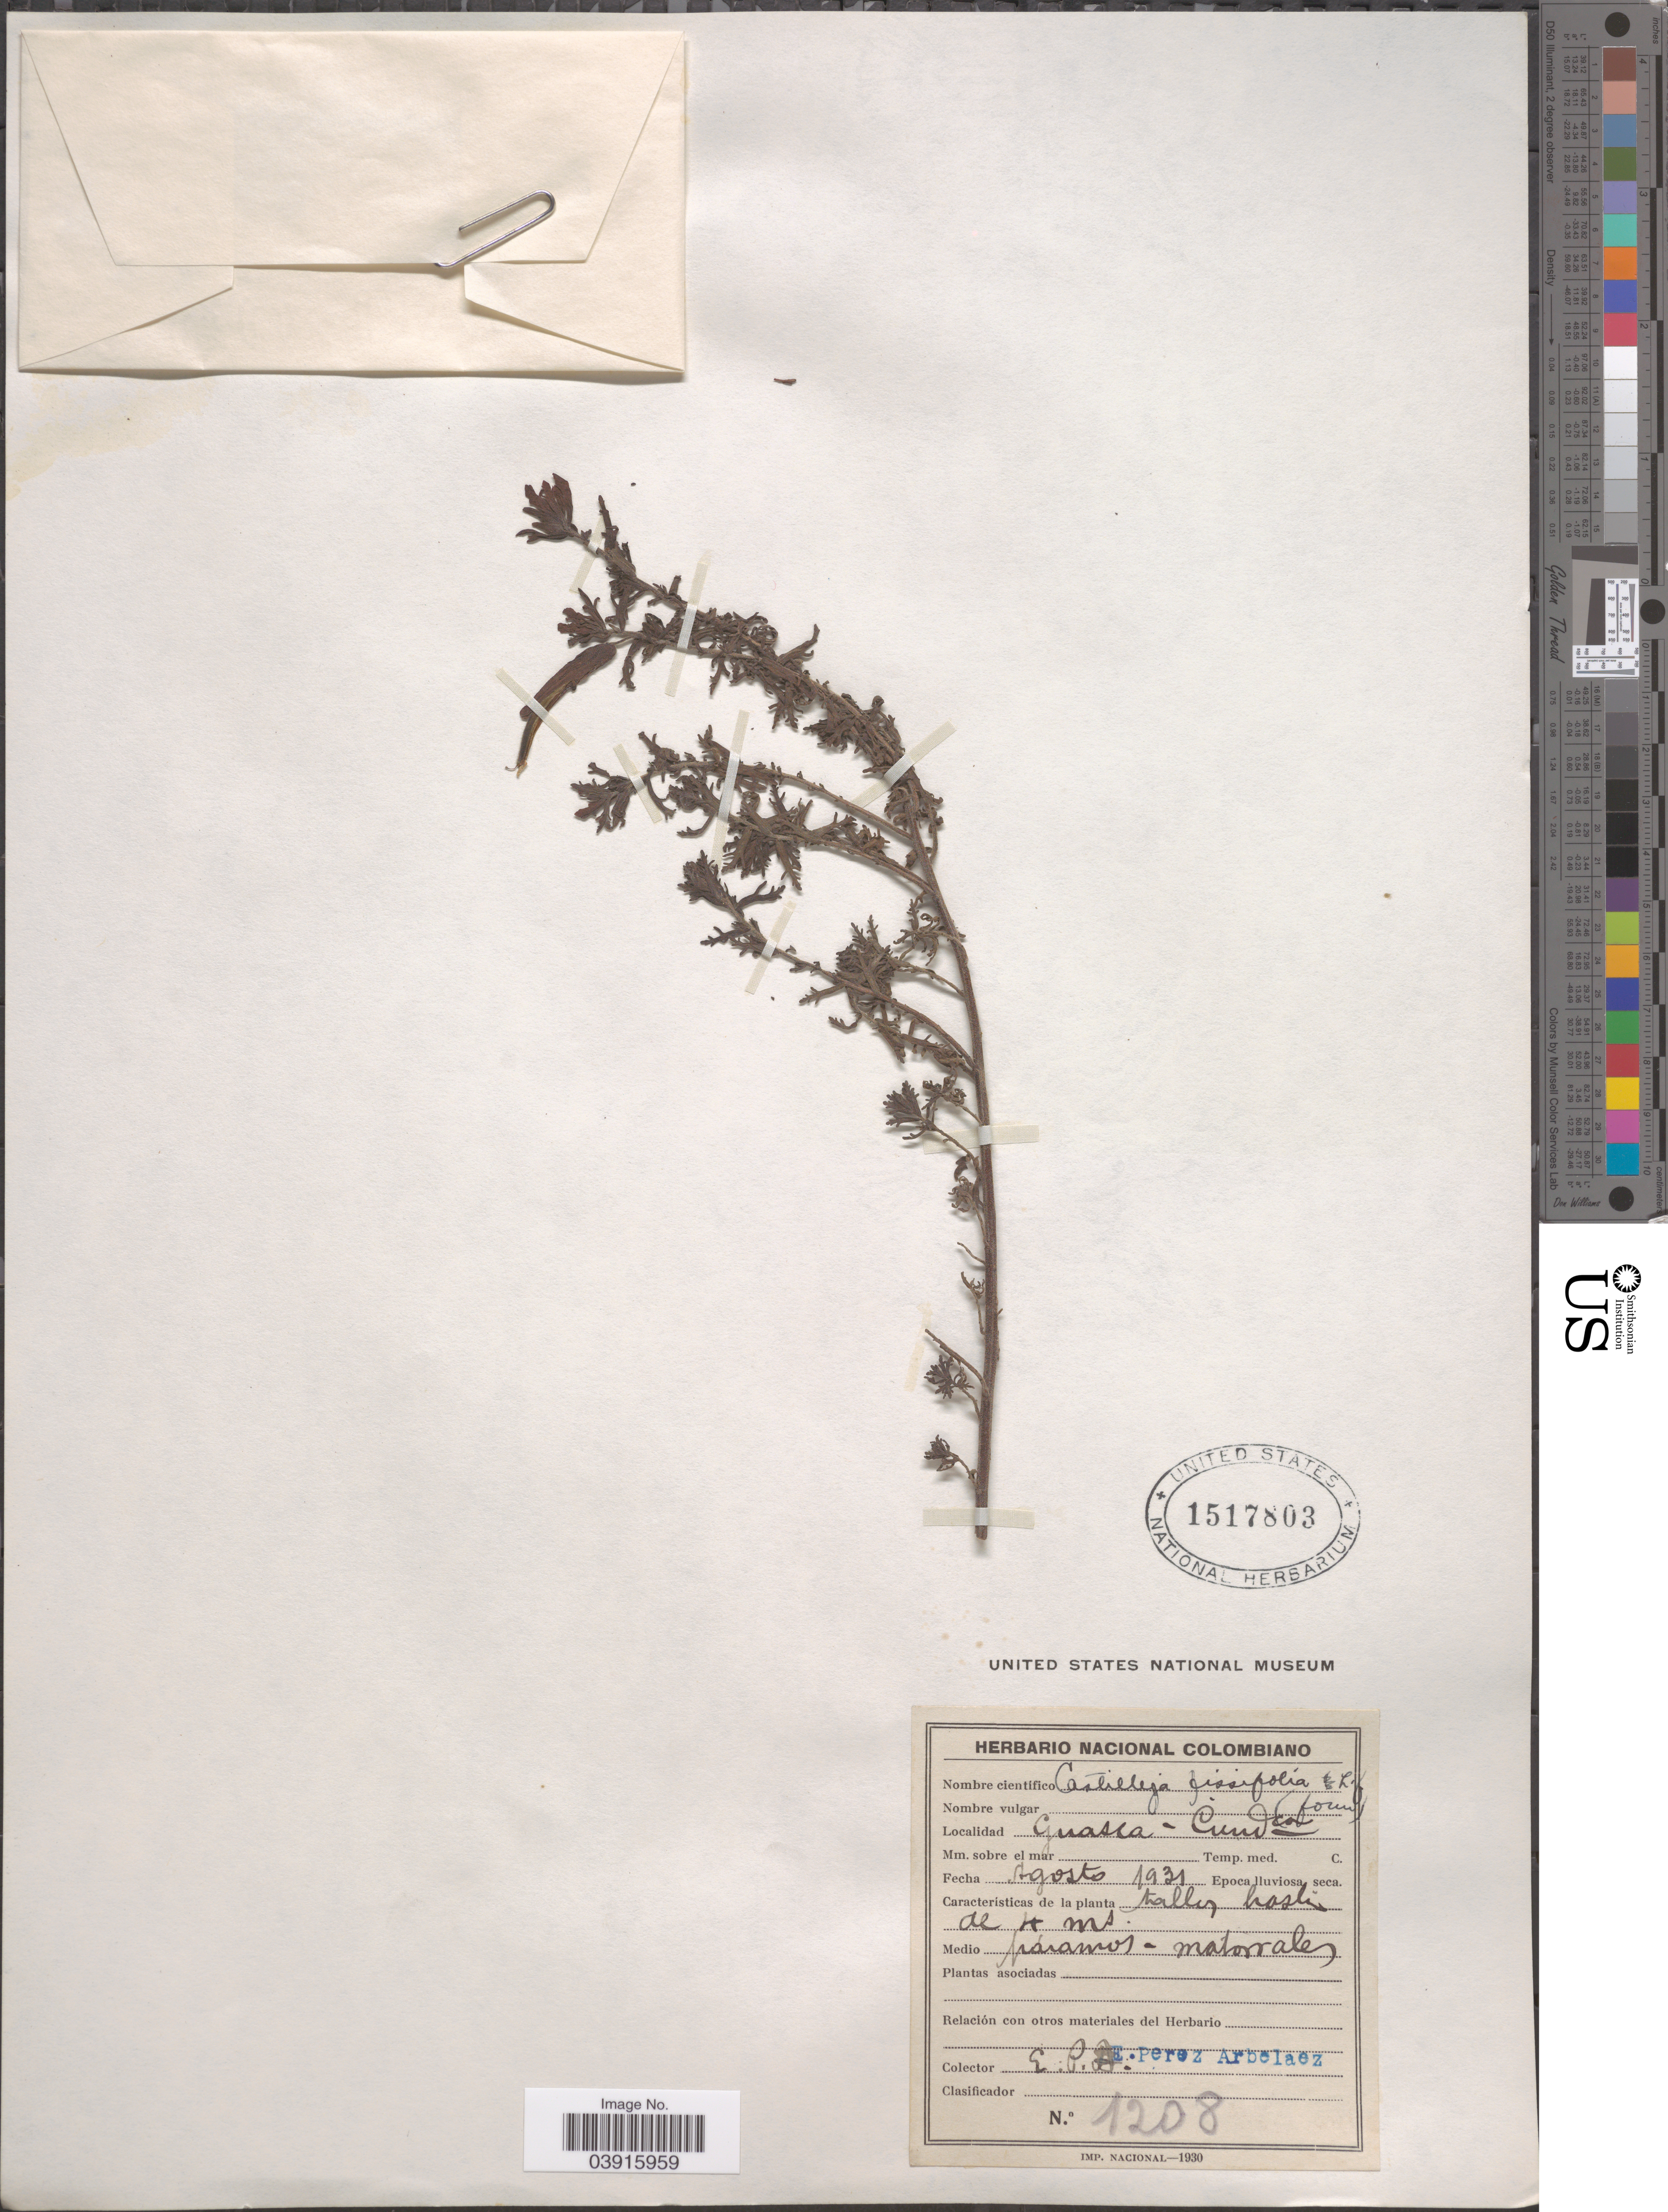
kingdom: Plantae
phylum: Tracheophyta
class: Magnoliopsida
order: Lamiales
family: Orobanchaceae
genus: Castilleja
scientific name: Castilleja divaricata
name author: Benth.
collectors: E. Pérez Arbeláez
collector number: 1208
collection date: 1931-08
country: Colombia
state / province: Cundinamarca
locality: Guasca- Cundca.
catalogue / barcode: US 1517803